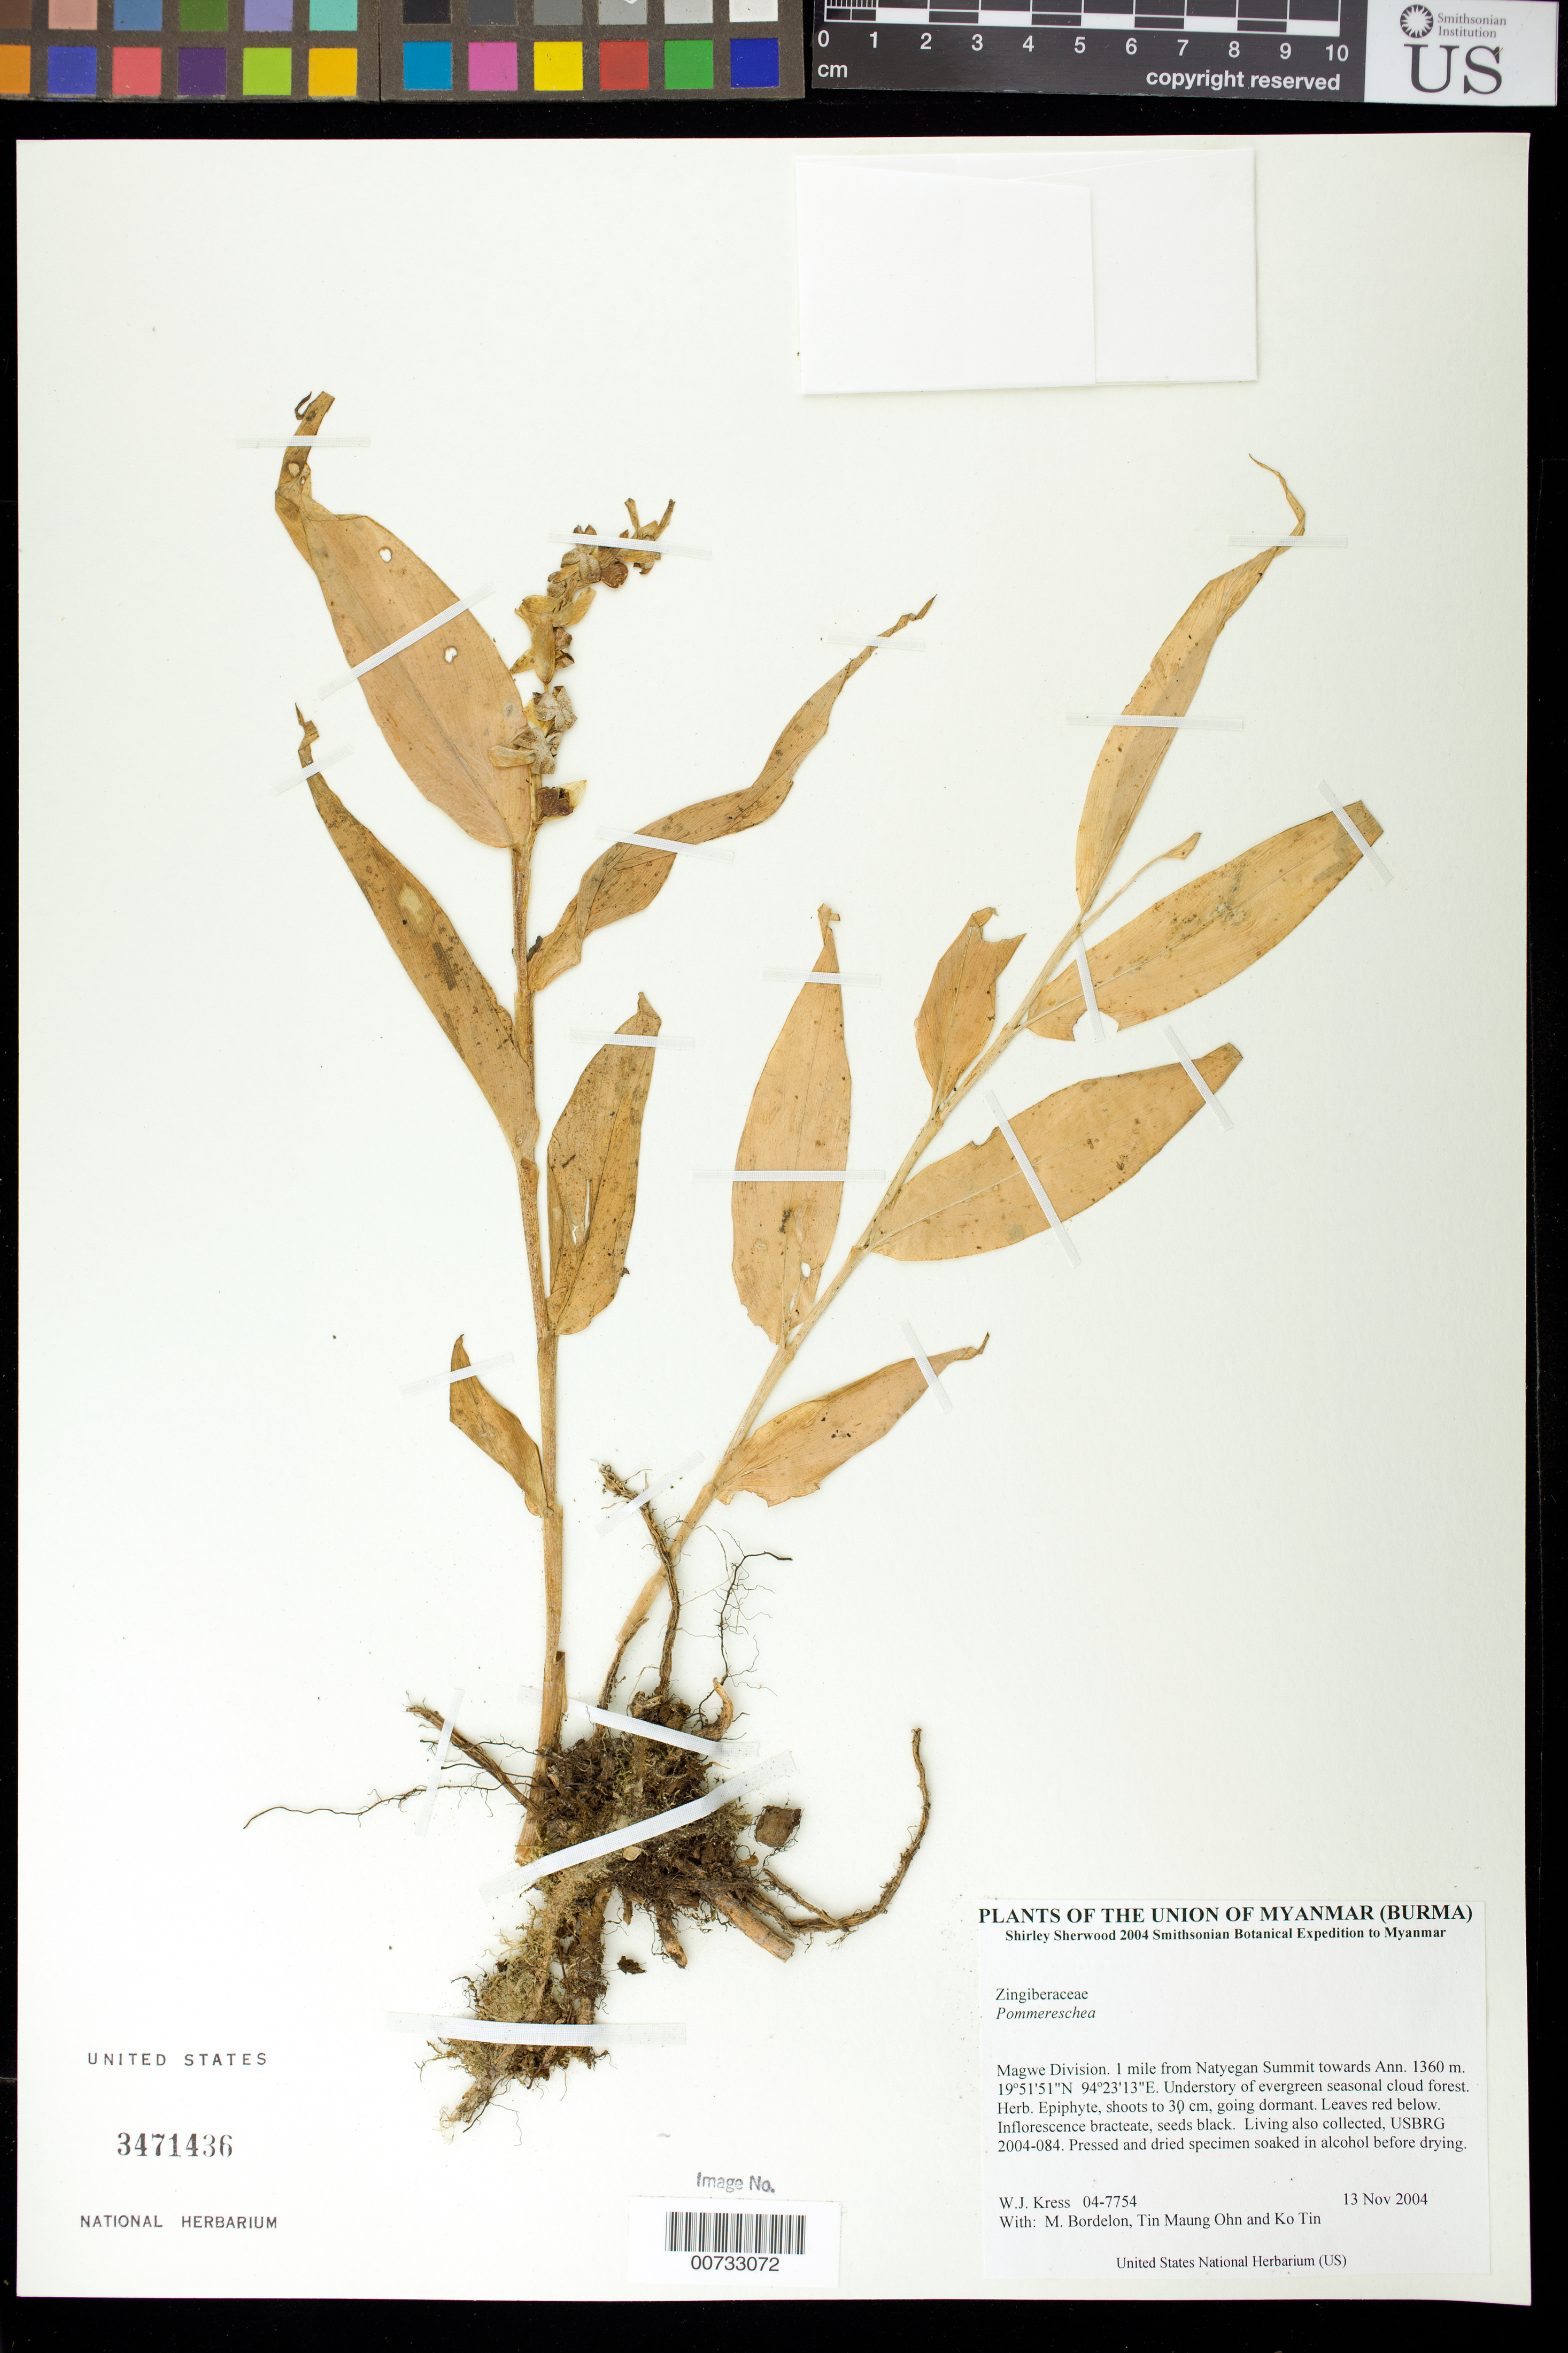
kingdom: Plantae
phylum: Tracheophyta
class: Liliopsida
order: Zingiberales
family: Zingiberaceae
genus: Pommereschea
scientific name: Pommereschea sp.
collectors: W. J. Kress, M. Bordelon, Tin Maung Ohn & Ko Tin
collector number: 04-7754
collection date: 2004-11-13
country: Myanmar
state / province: Magway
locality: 1 mile from Natyegan Summit towards Ann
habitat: Understory of evergreen seasonal cloud forest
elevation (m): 1360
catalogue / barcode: US 3471436